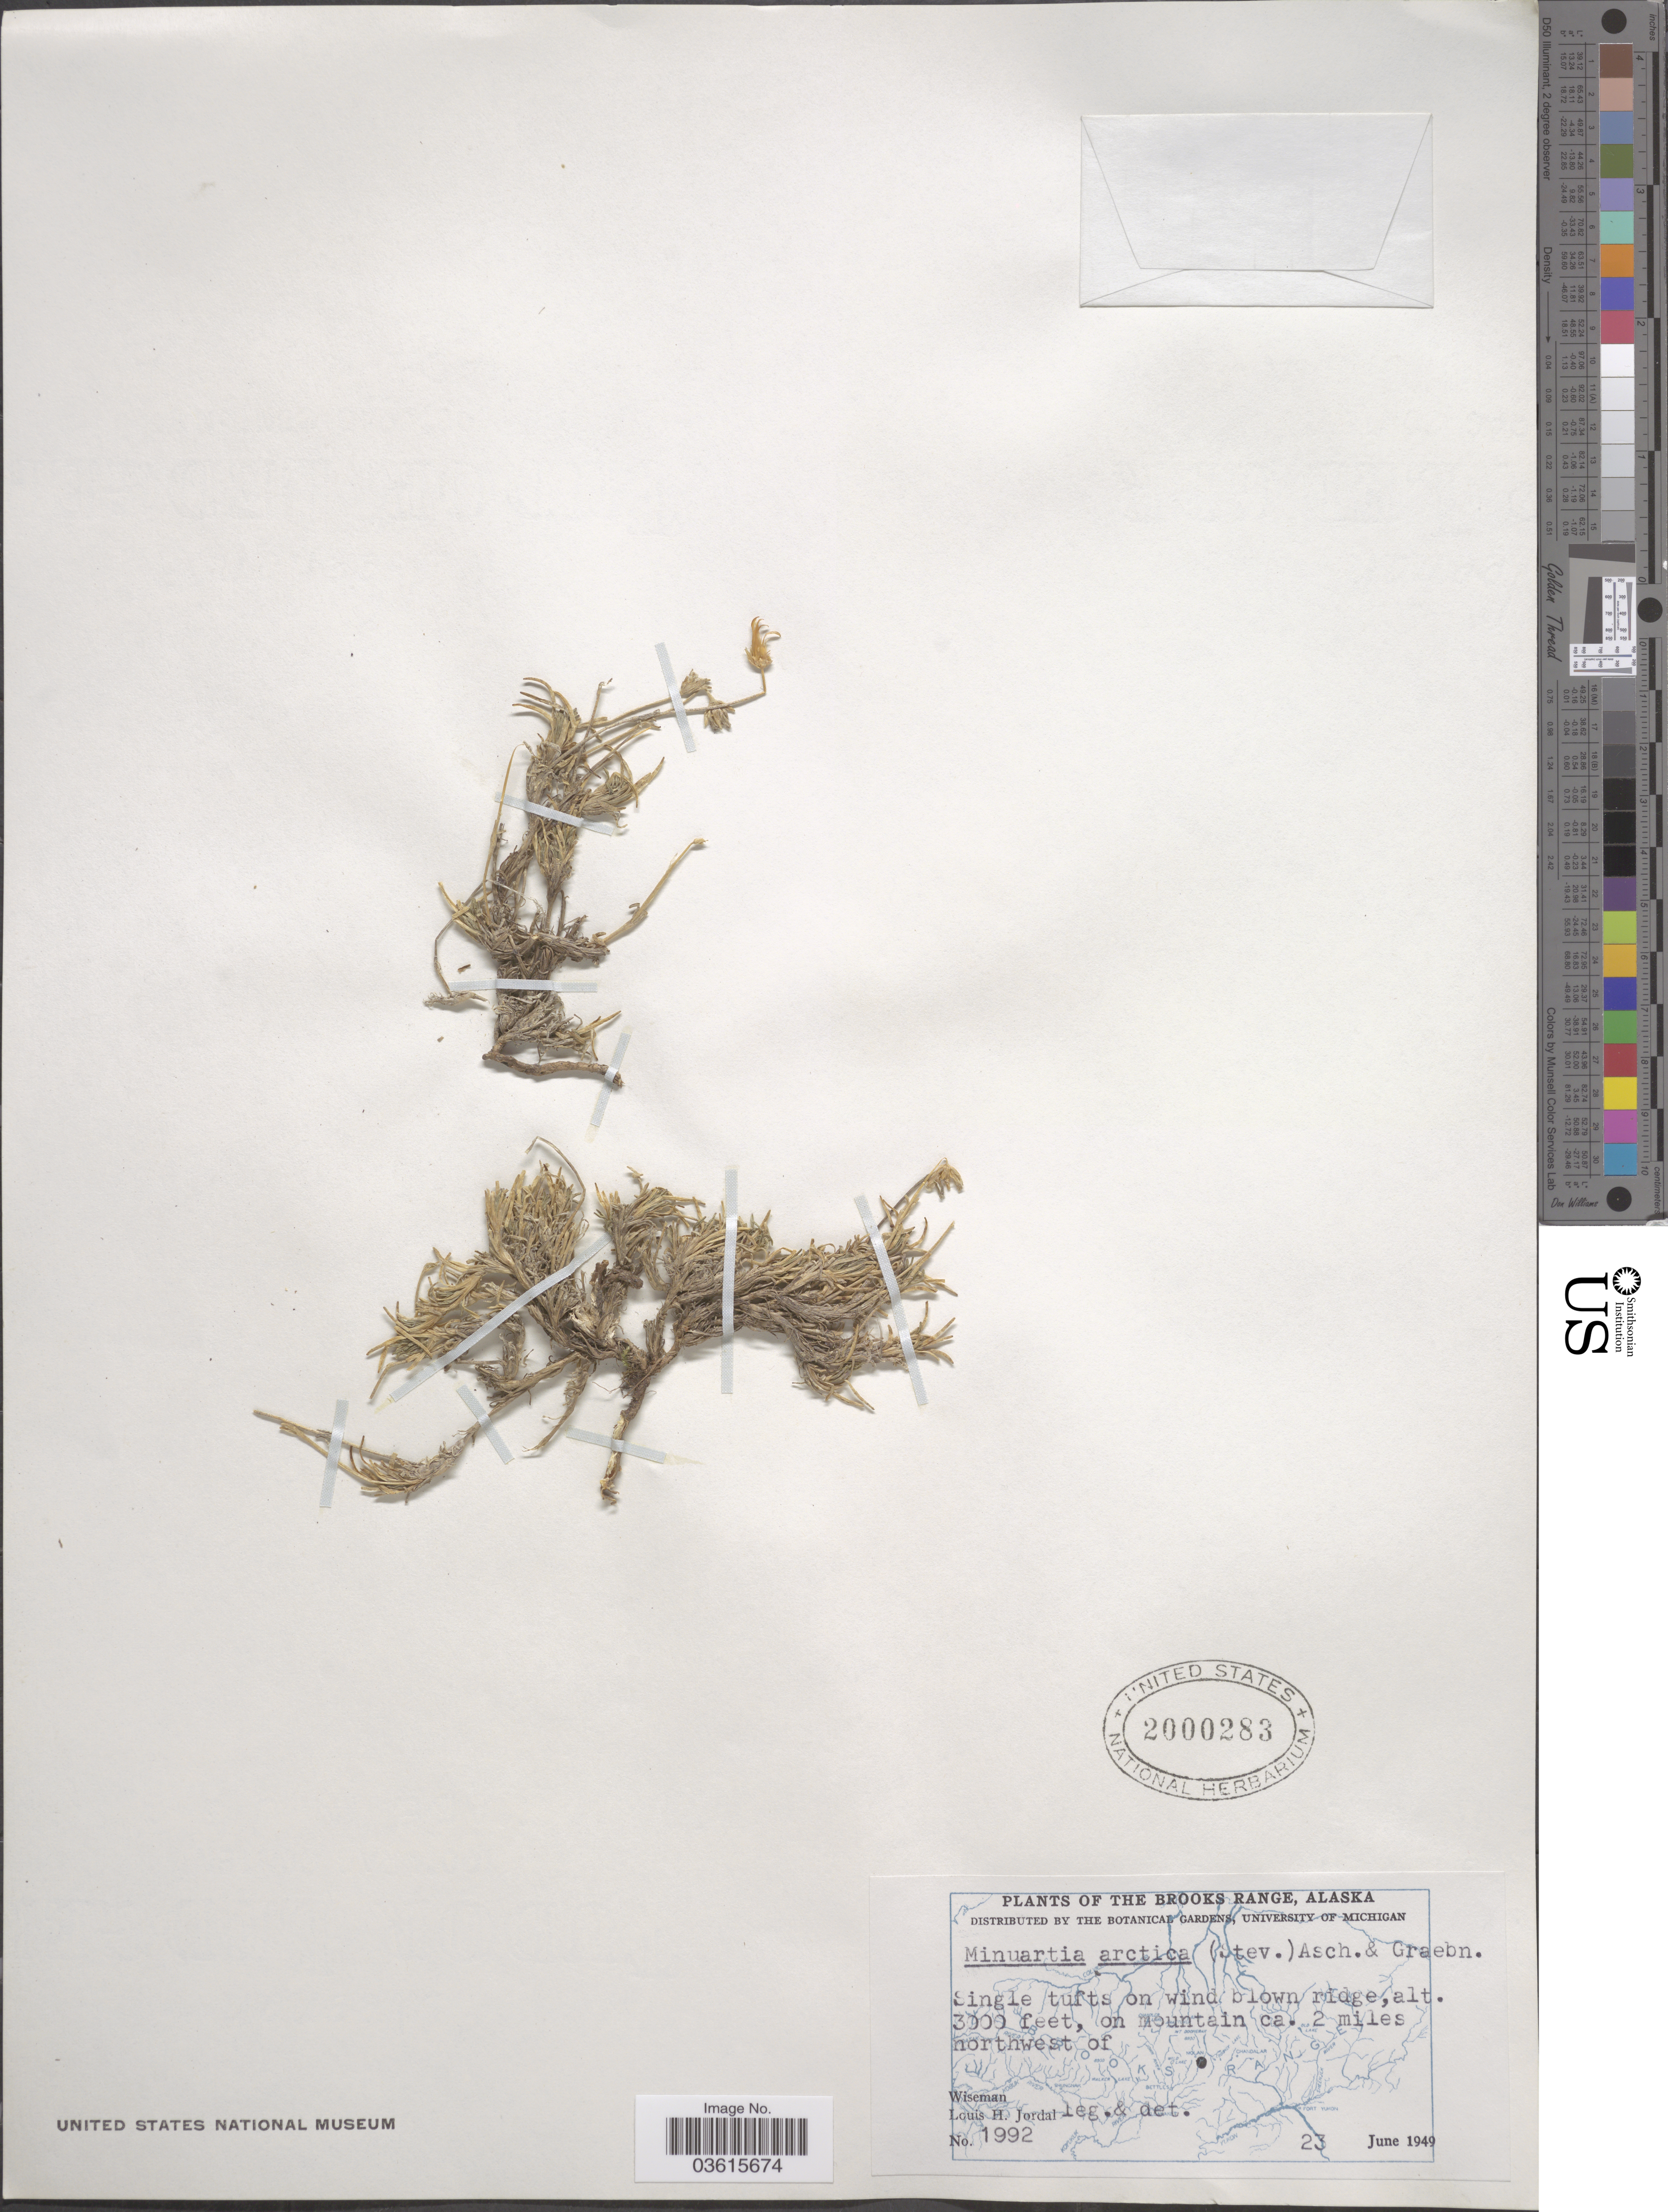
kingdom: Plantae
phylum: Tracheophyta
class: Magnoliopsida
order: Caryophyllales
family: Caryophyllaceae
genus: Cherleria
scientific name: Cherleria arctica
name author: (Steven ex Ser.) A.J. Moore & Dillenb.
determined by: Strong, M. T., (US), Smithsonian Institution - National Museum of Natural History (UNITED STATES)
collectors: L. Jordal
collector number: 1992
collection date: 1949-06-23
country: United States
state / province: Alaska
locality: The Brooks Range. On mountain ca. 2 miles northwest of Wiseman.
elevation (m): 914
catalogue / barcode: US 2000283